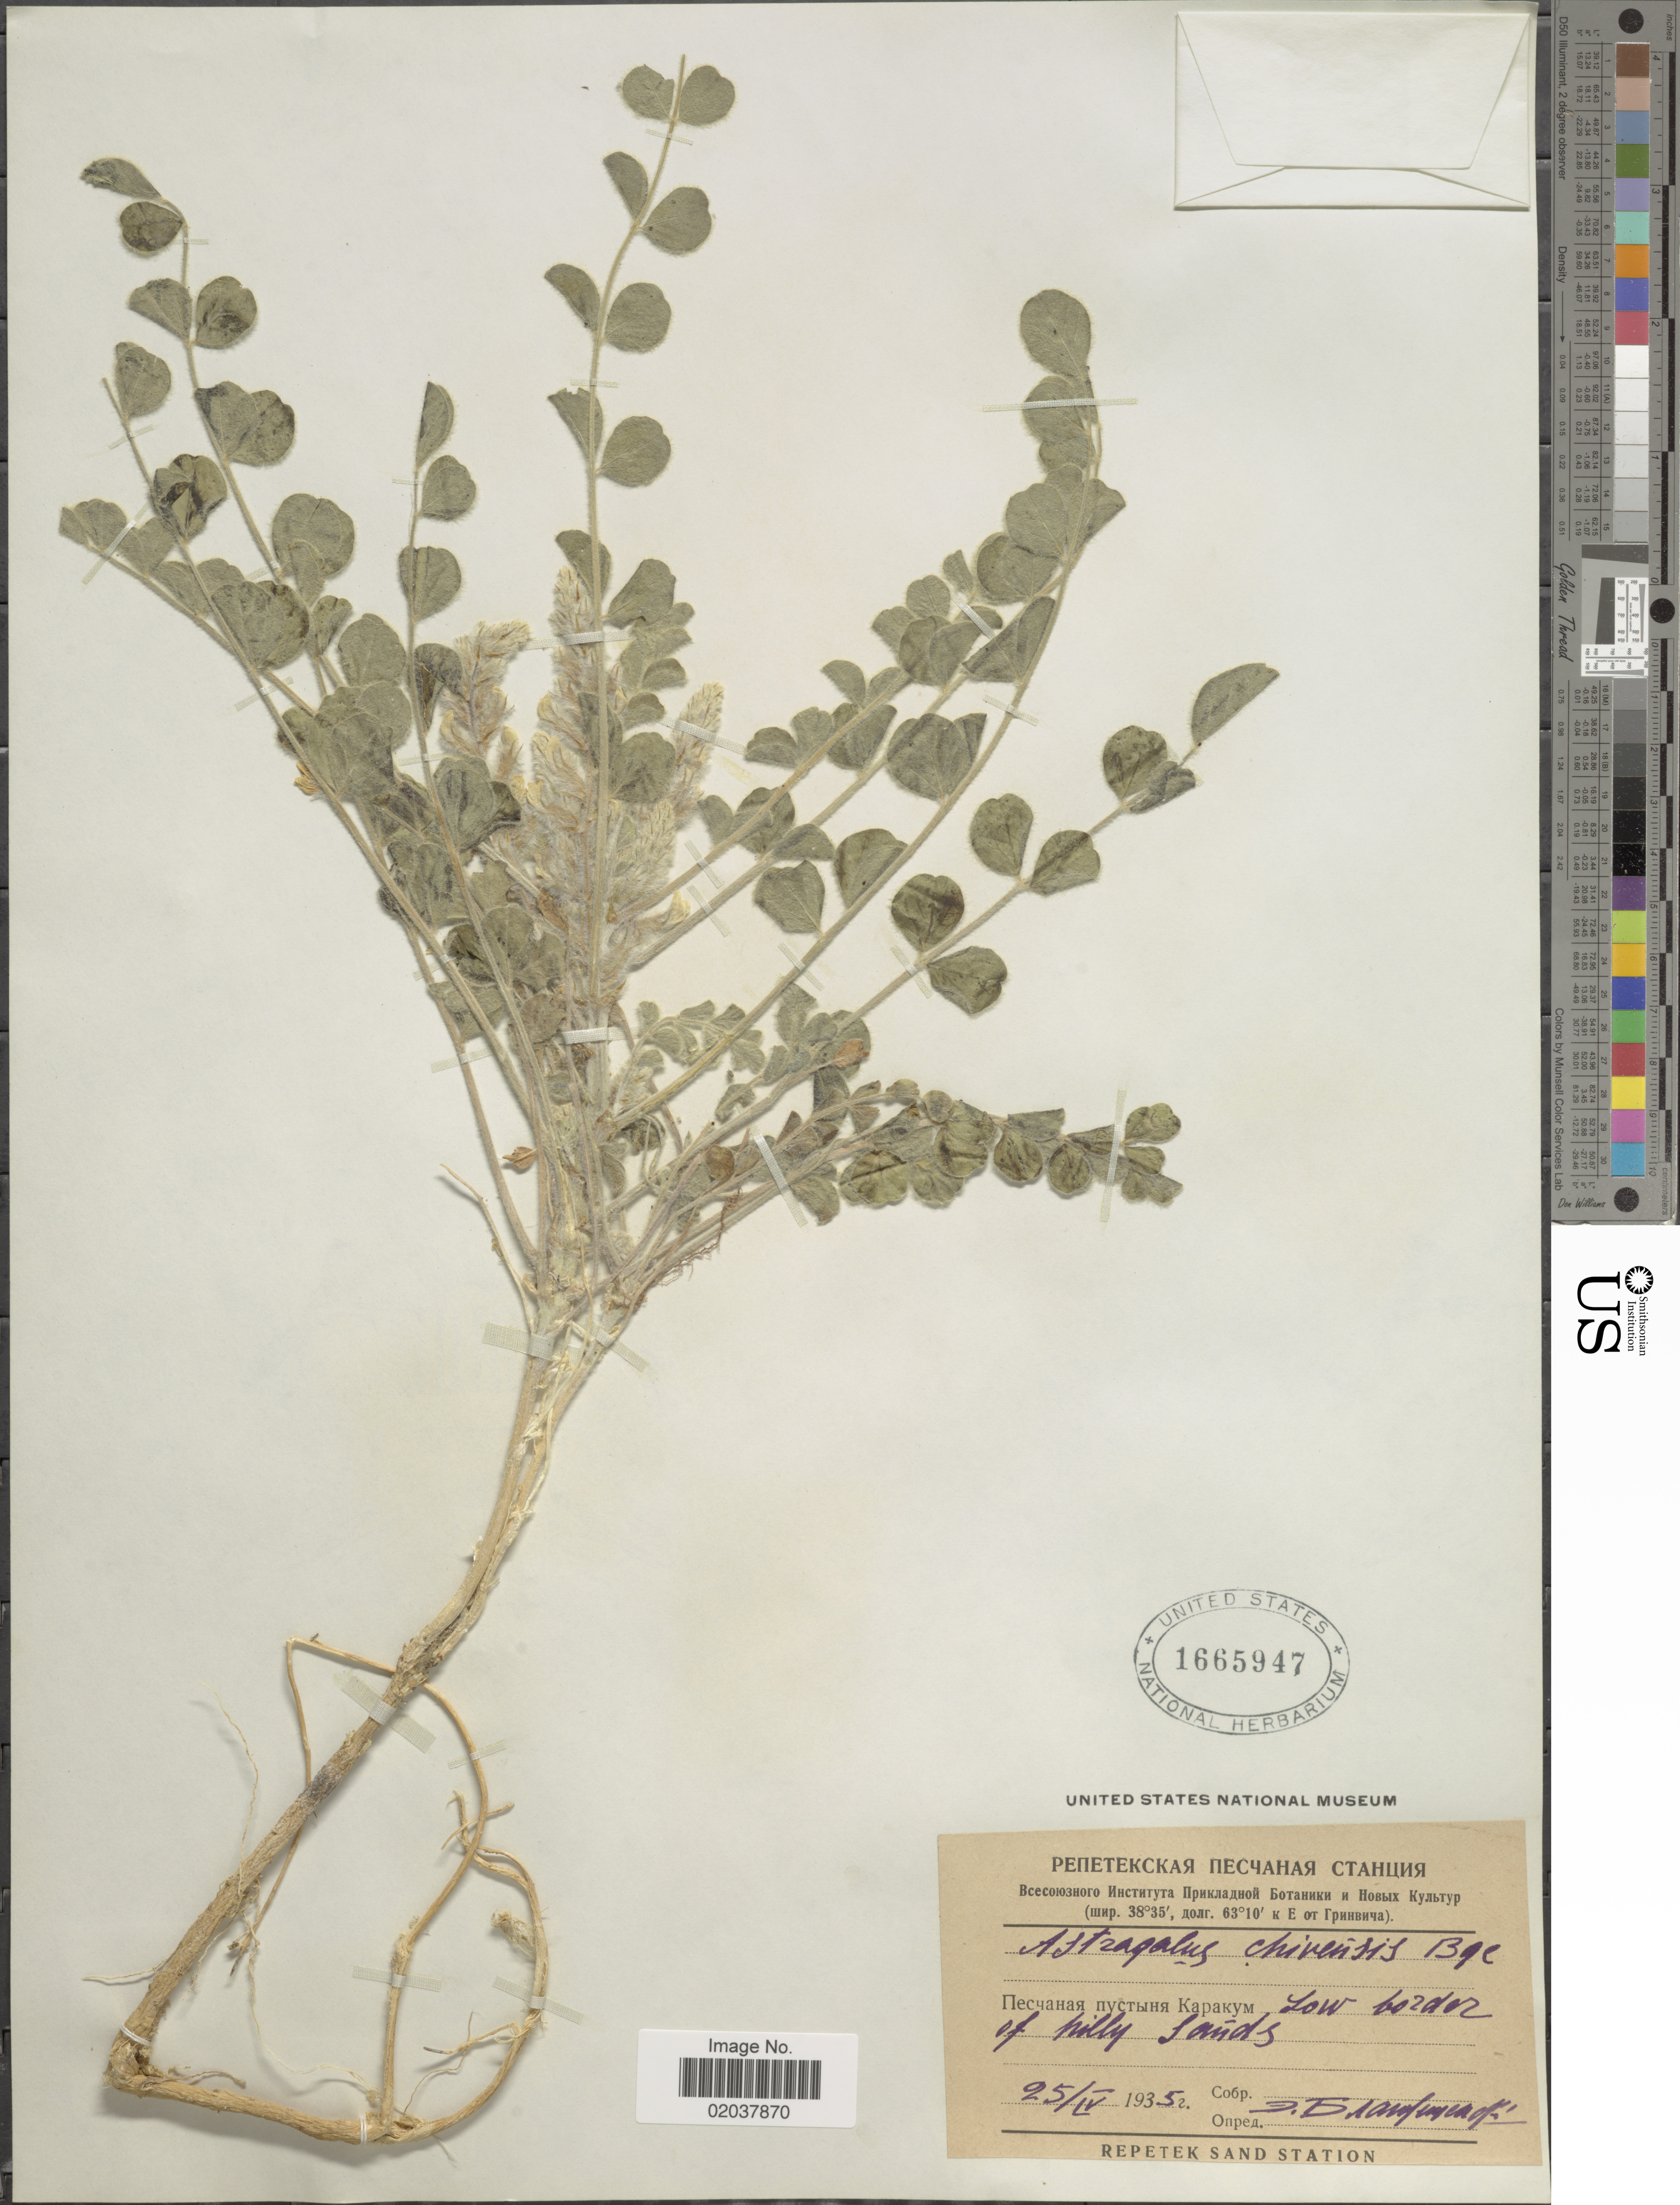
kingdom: Plantae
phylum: Tracheophyta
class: Magnoliopsida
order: Fabales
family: Fabaceae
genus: Astragalus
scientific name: Astragalus chiwensis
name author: Bunge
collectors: E. Blagoveshenskiy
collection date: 1935-04-25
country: Turkmenistan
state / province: Lebap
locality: Karakum Desert, Repetek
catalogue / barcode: US 1665947